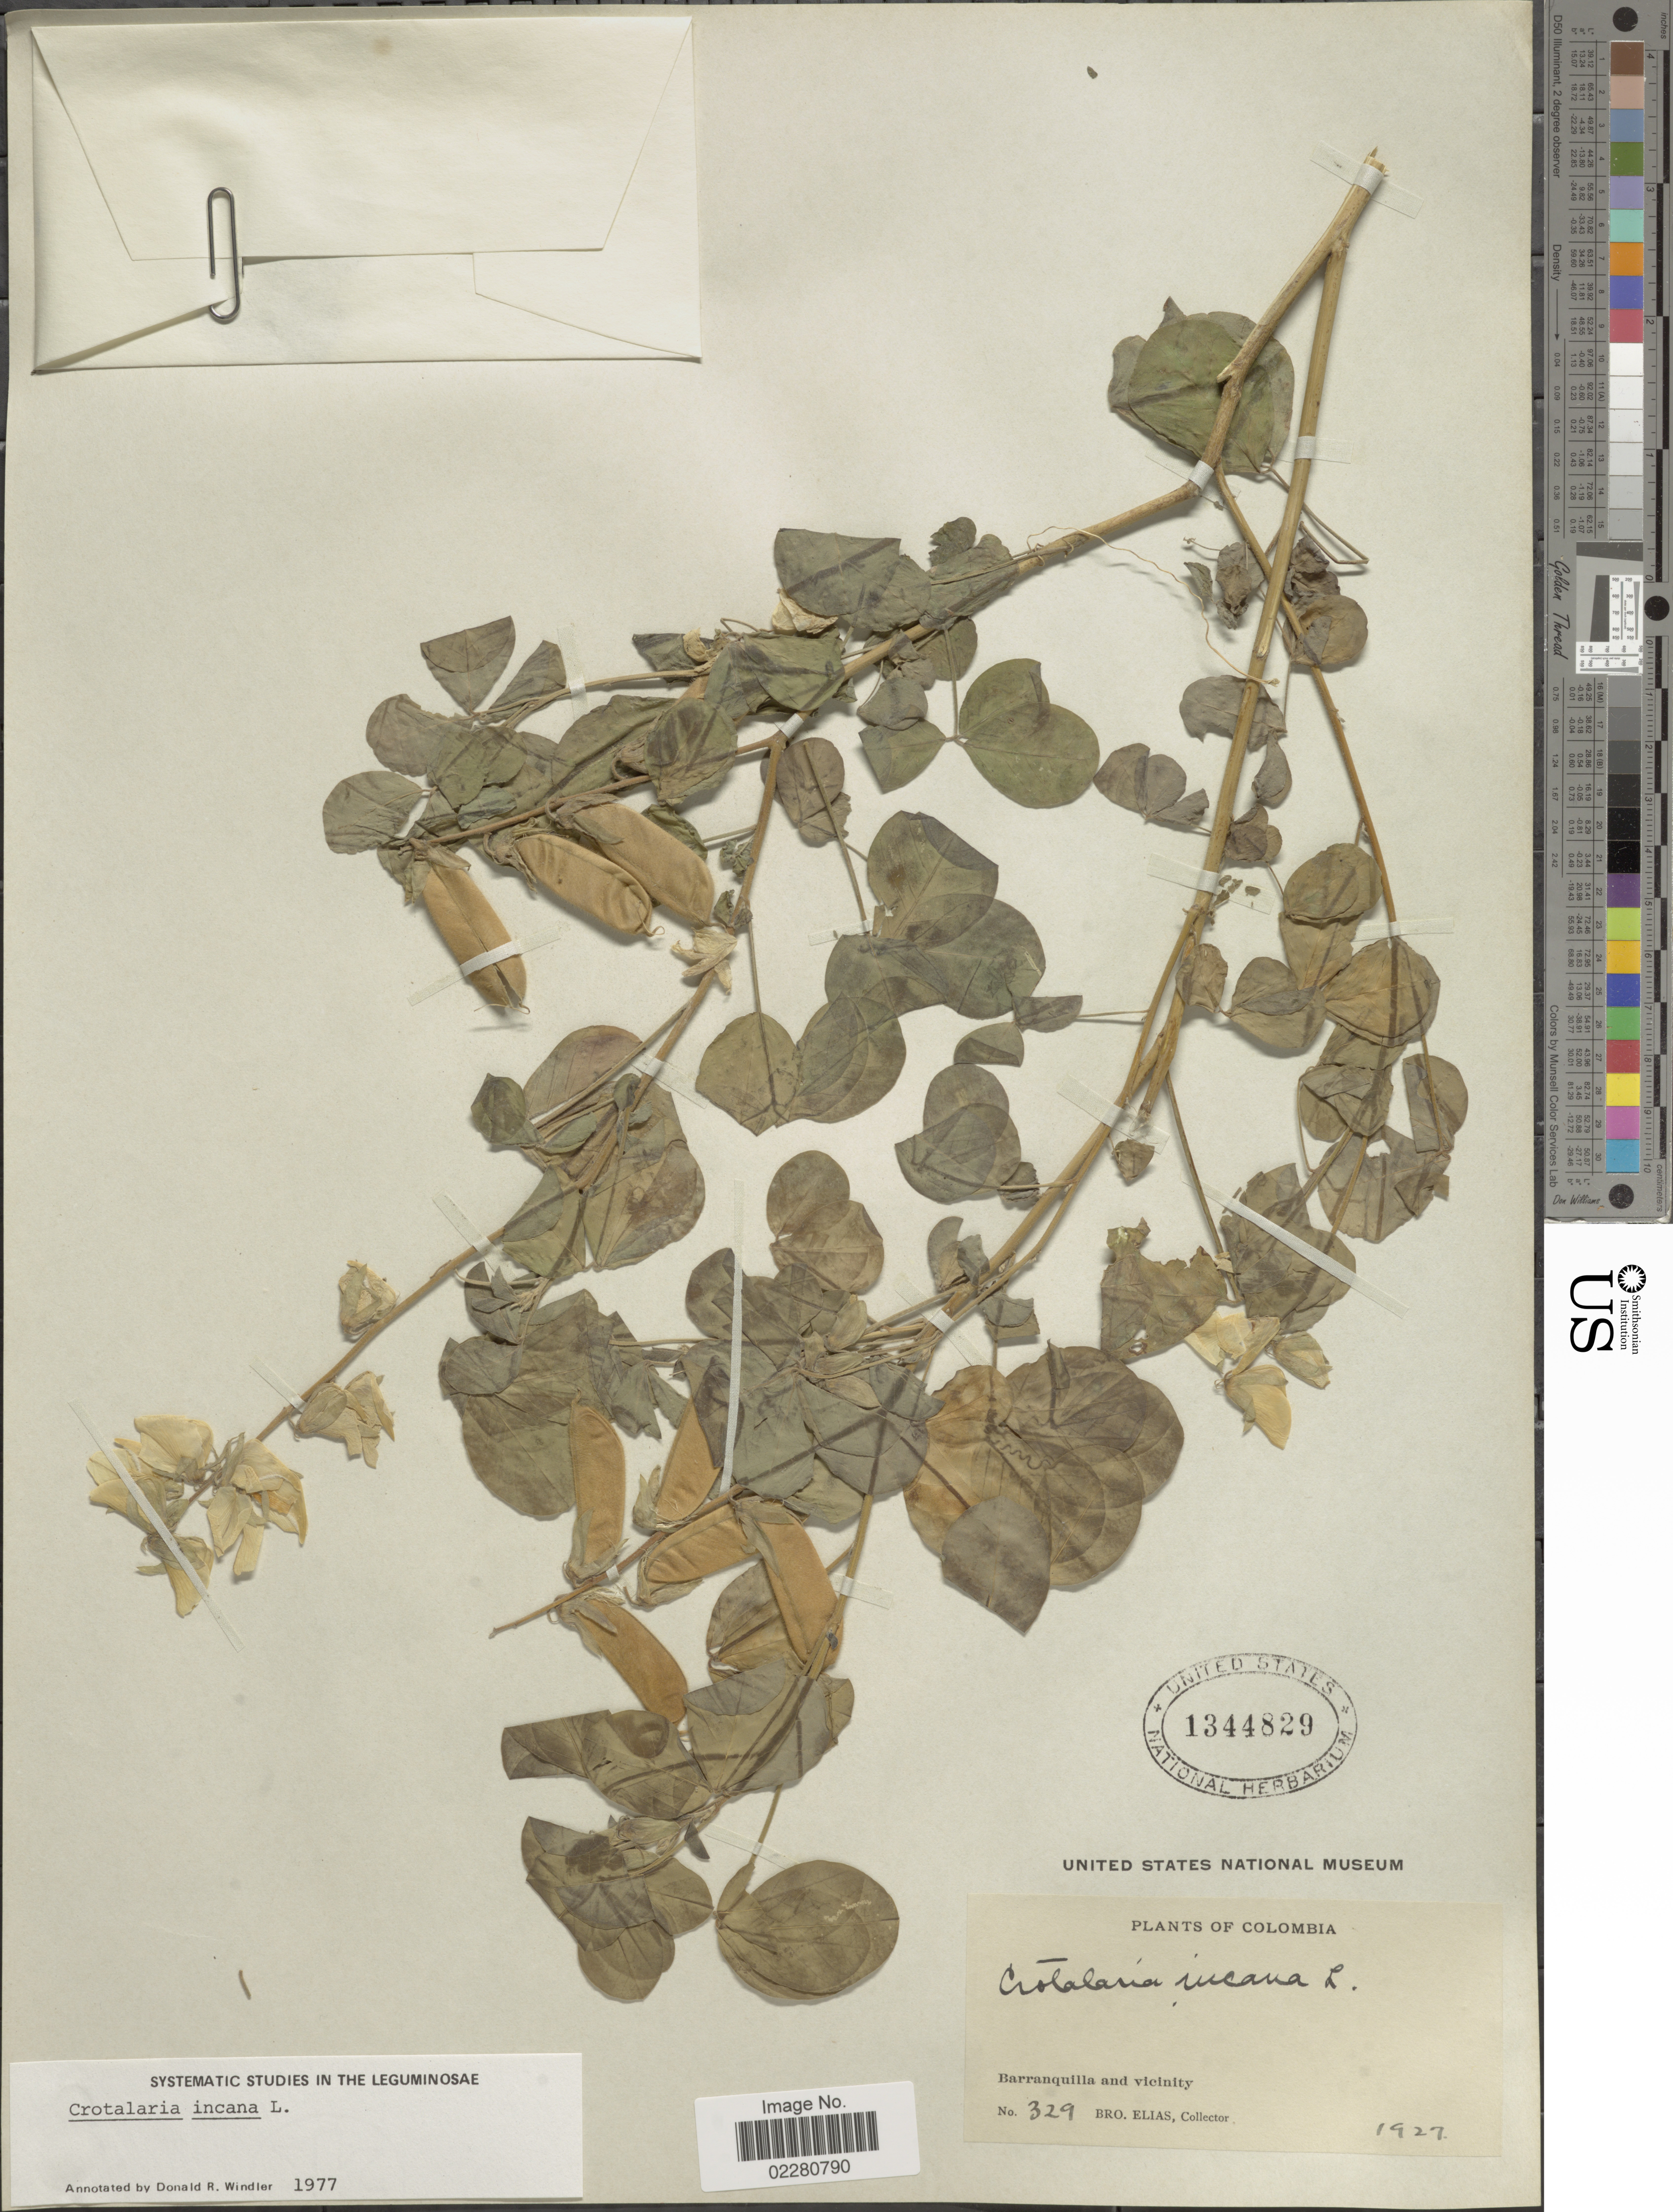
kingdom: Plantae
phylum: Tracheophyta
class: Magnoliopsida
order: Fabales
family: Fabaceae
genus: Crotalaria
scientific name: Crotalaria incana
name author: L.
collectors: Bro. Elias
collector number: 329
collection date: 1927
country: Colombia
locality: Barranquilla and vicinity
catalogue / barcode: US 1344829